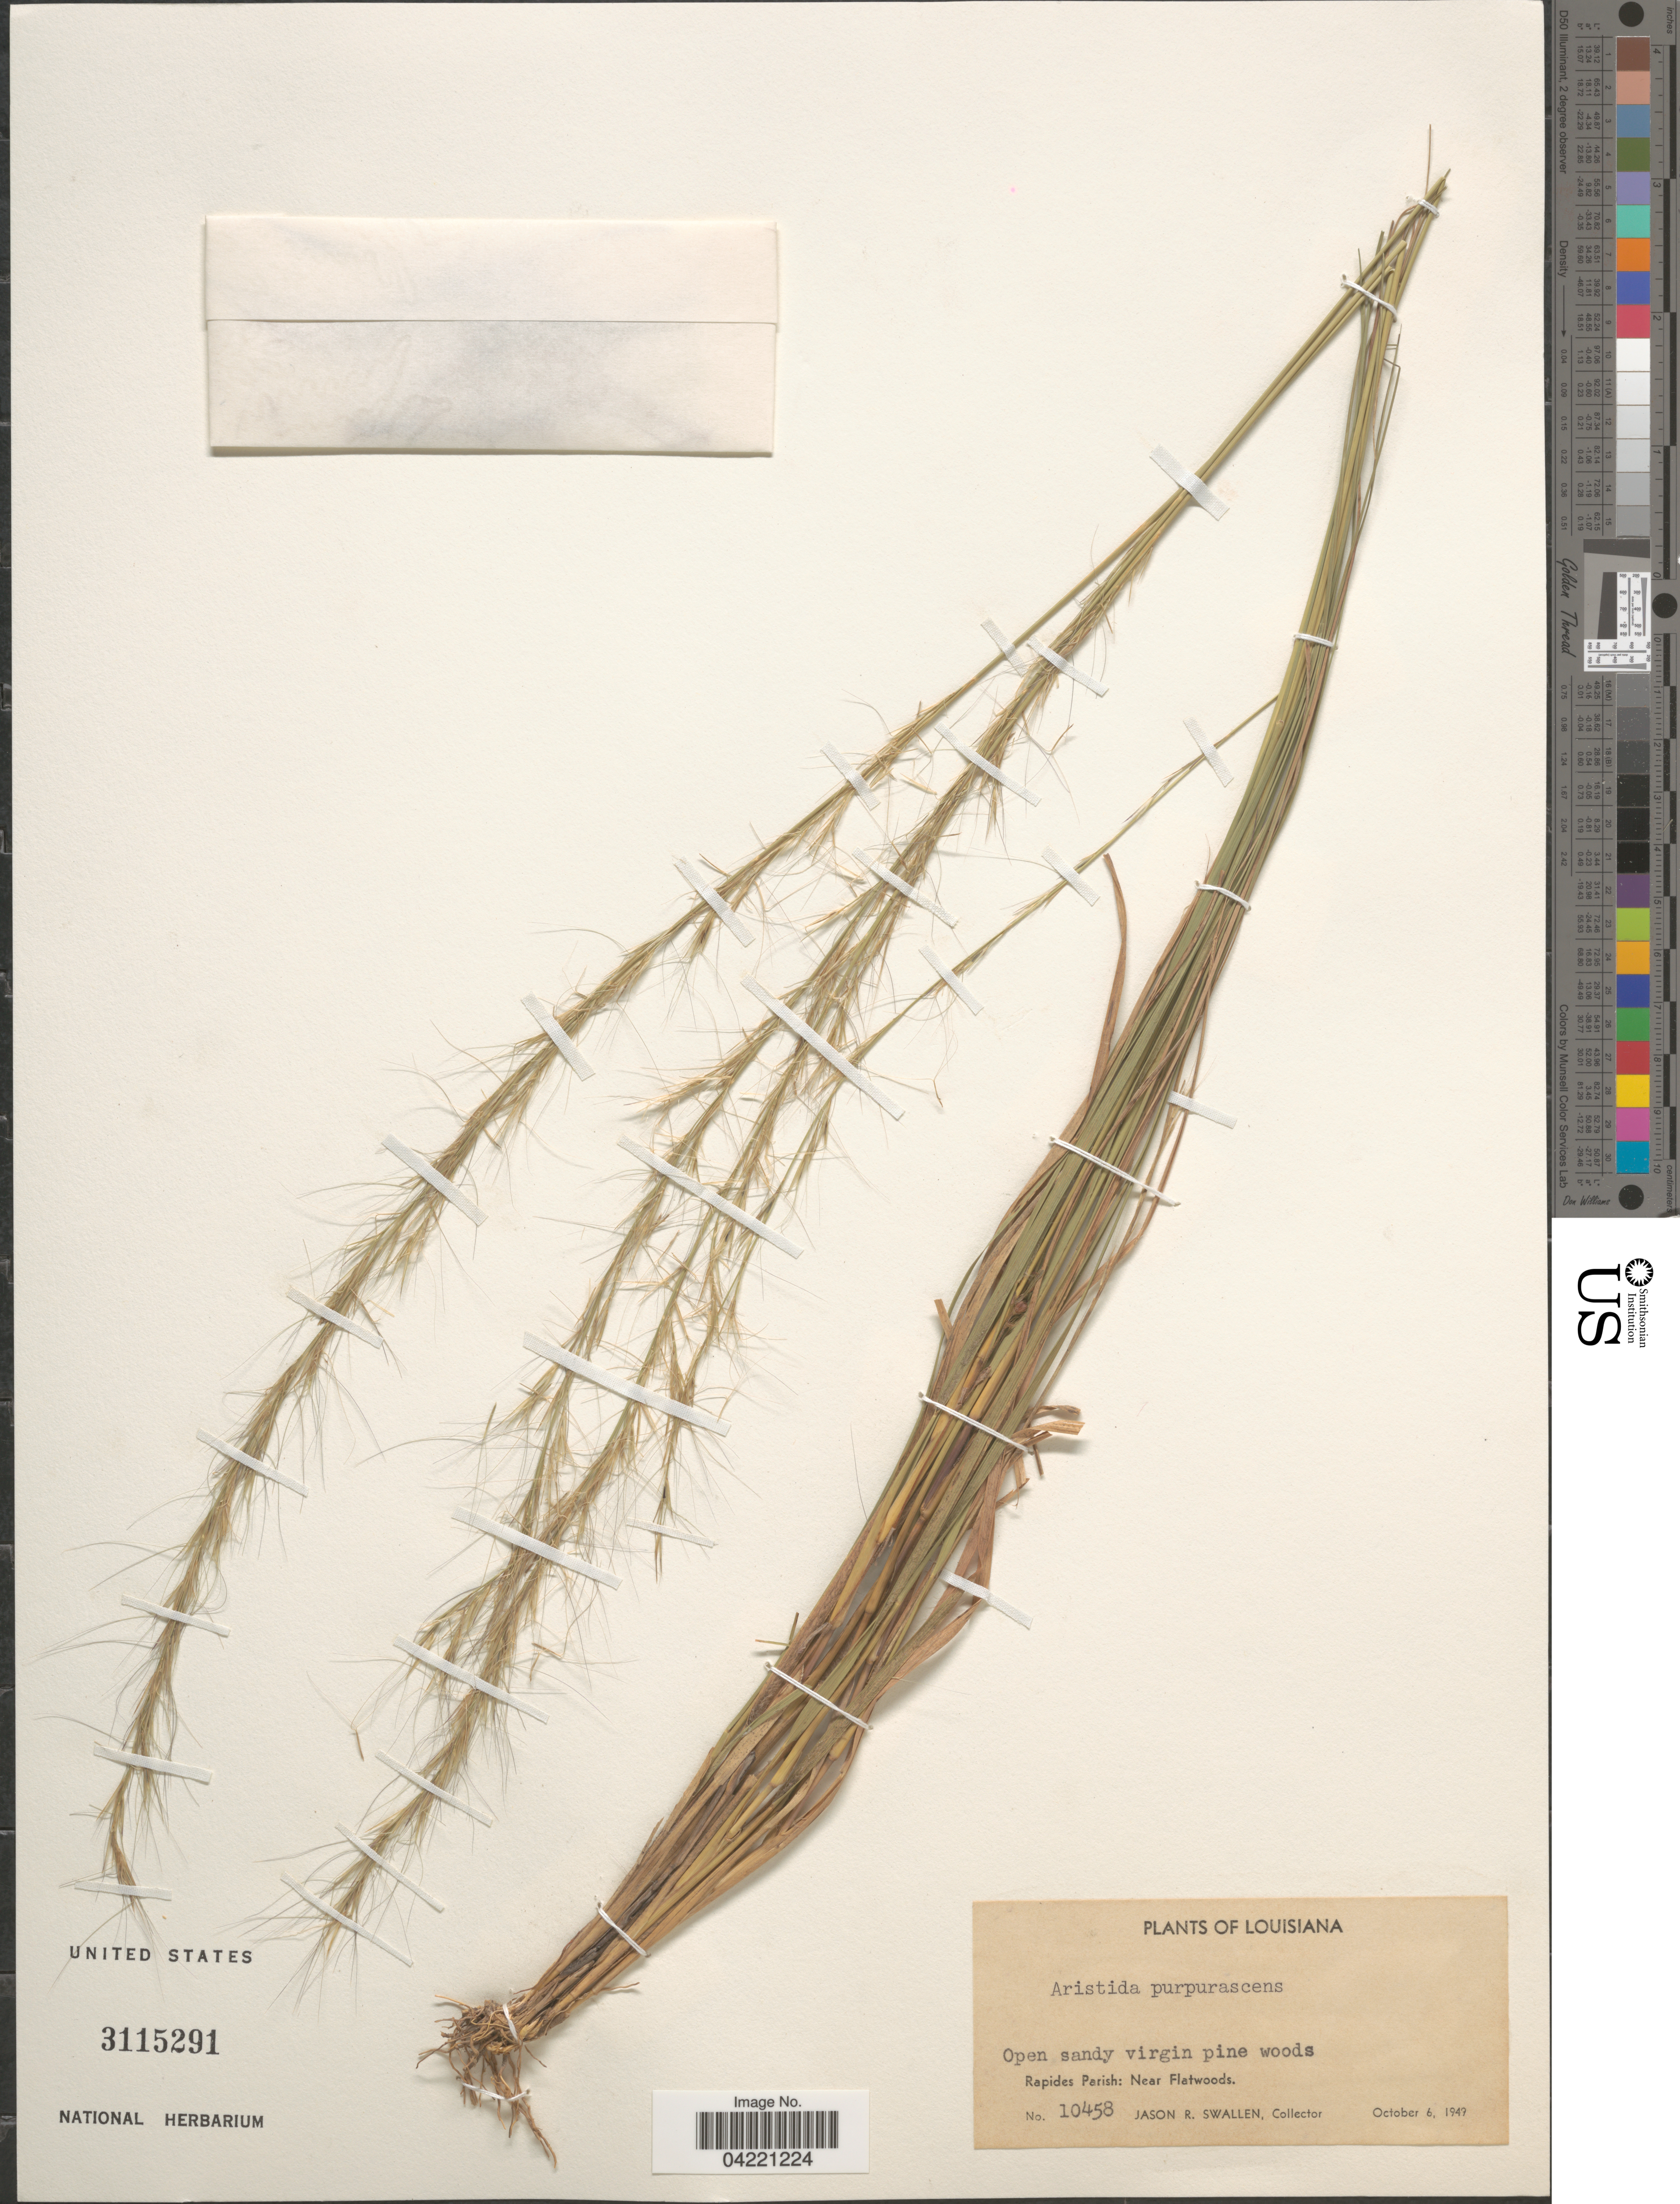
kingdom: Plantae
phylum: Tracheophyta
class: Liliopsida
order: Poales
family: Poaceae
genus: Aristida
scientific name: Aristida purpurascens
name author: Poir.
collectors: J. R. Swallen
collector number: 10458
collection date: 1949-10-06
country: United States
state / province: Louisiana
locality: Rapides Parish: Near Flatwoods.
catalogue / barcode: US 3115291